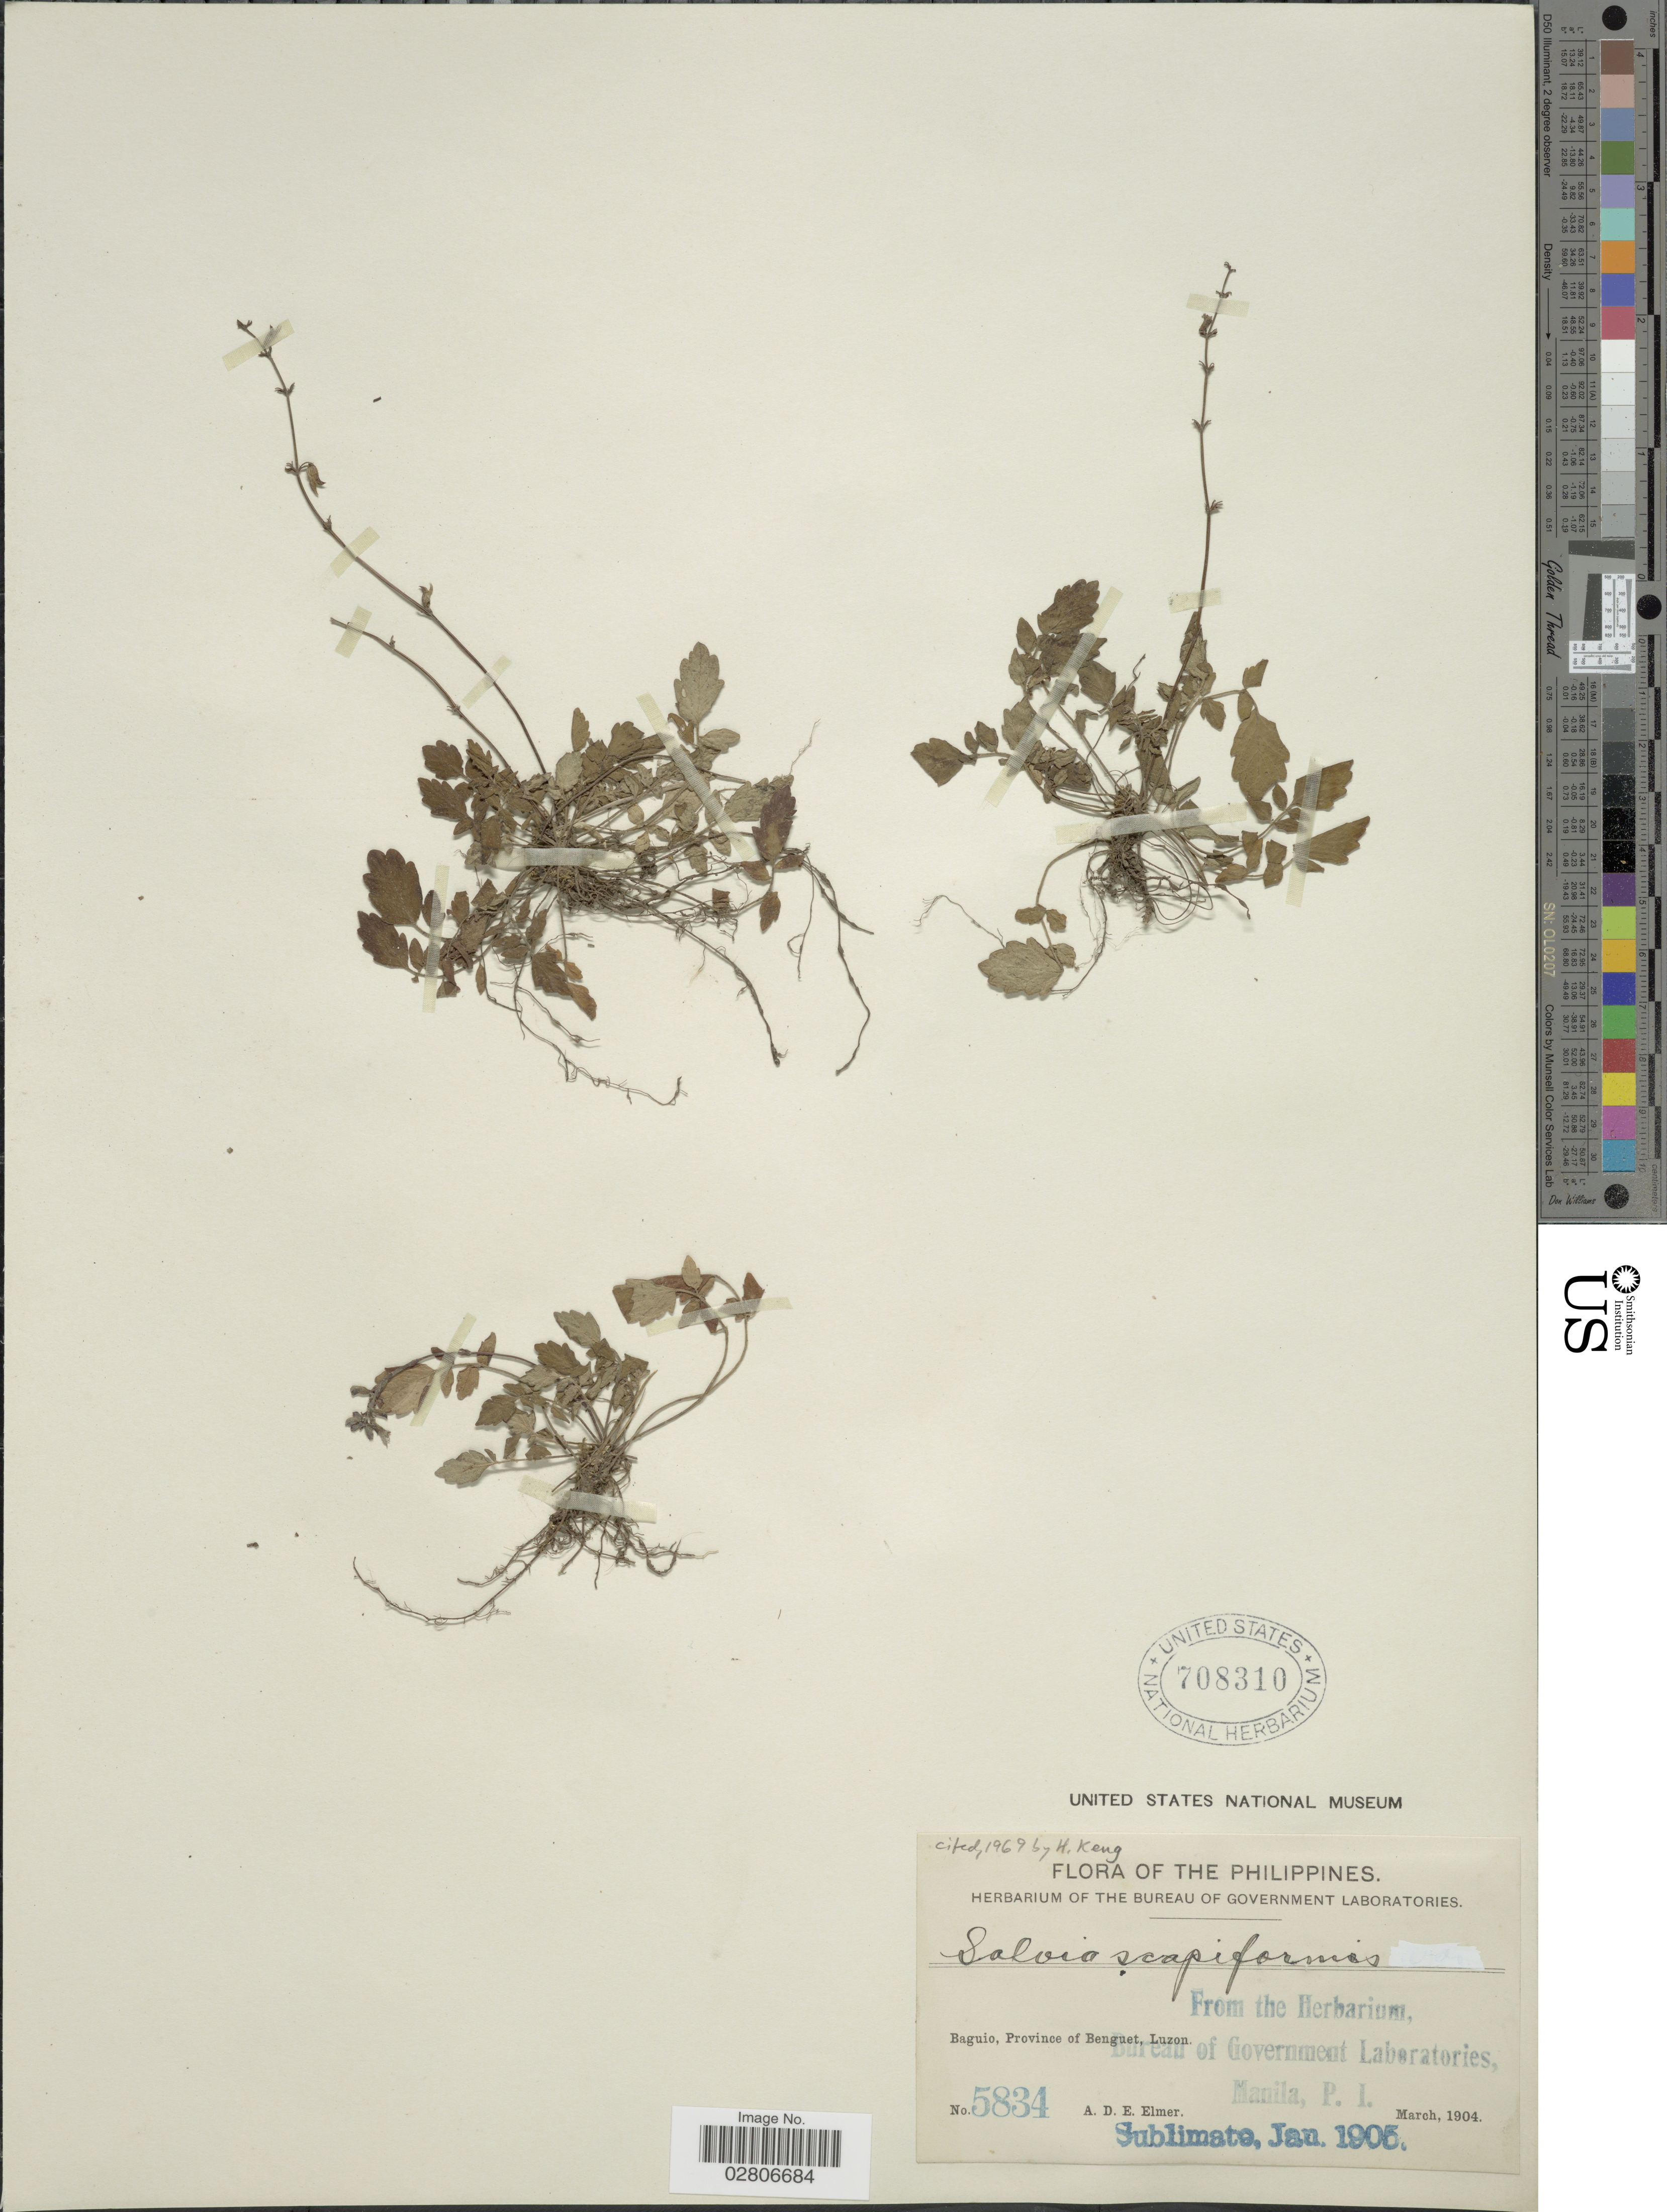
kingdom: Plantae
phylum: Tracheophyta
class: Magnoliopsida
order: Lamiales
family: Lamiaceae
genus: Salvia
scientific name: Salvia scapiformis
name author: Hance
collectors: A. D. E. Elmer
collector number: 5834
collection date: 1904-03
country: Philippines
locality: Baguio, Province of Benguet, Luzon.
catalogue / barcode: US 708310